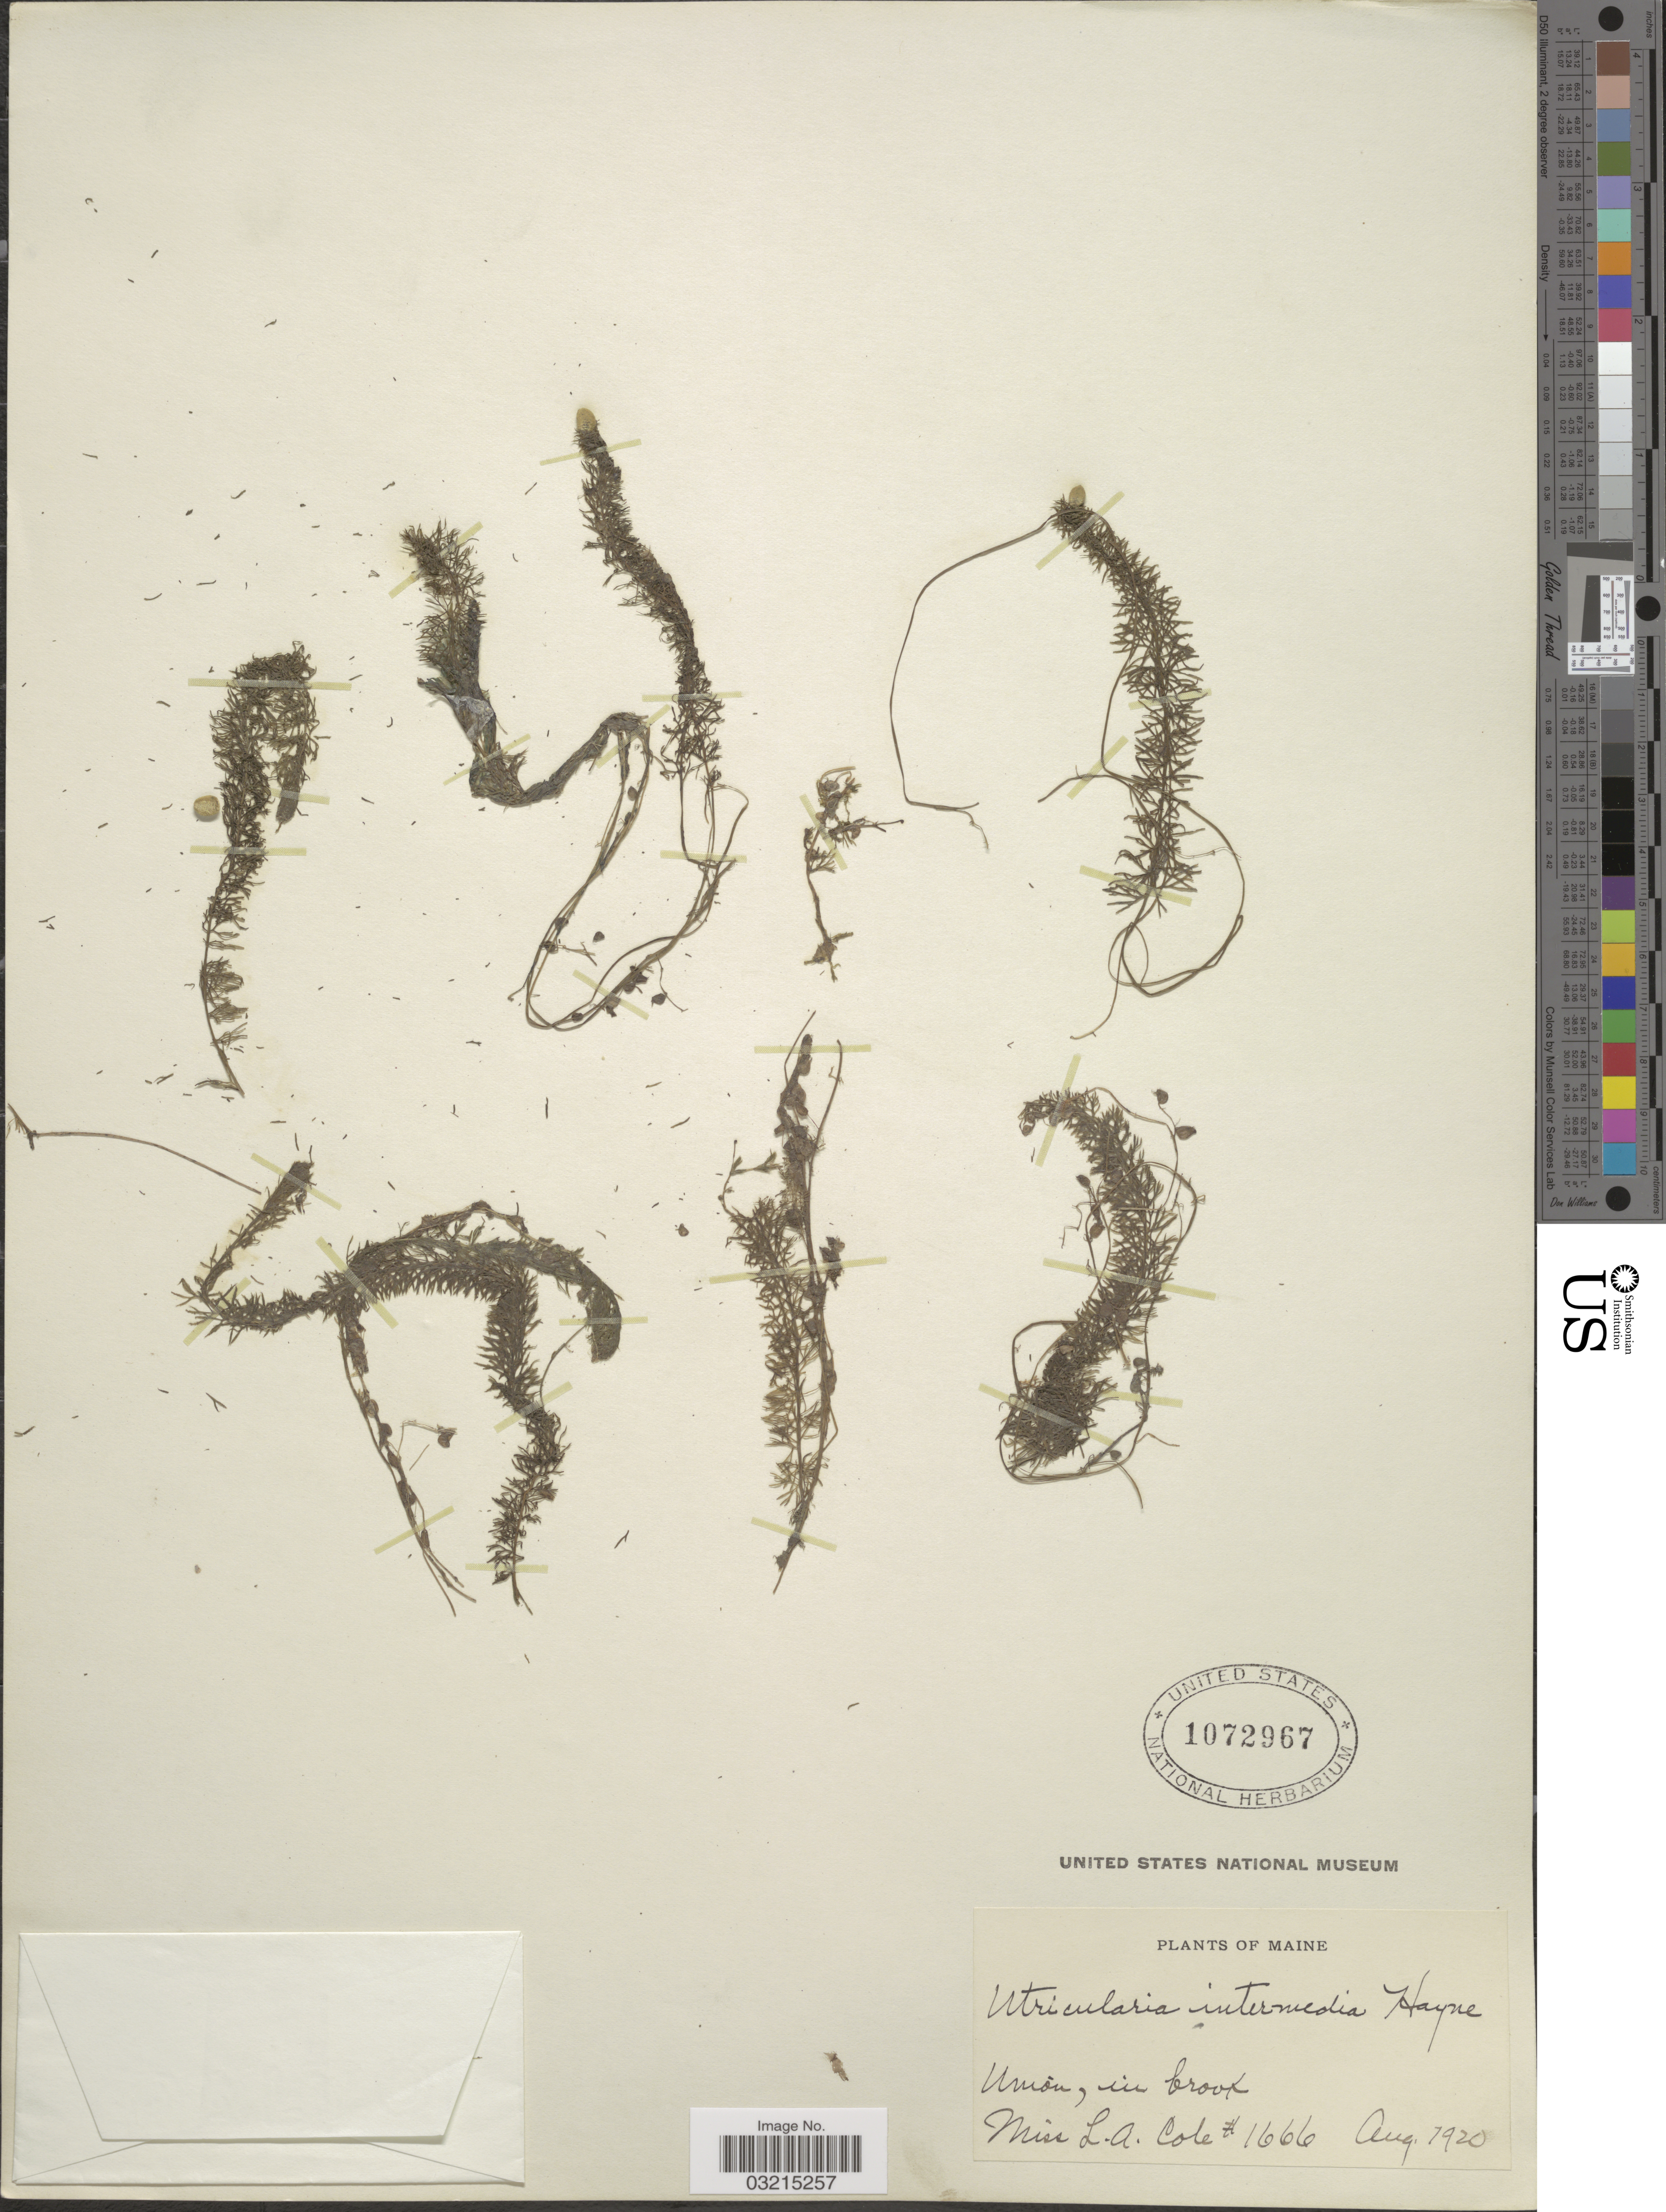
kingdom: Plantae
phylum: Tracheophyta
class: Magnoliopsida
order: Lamiales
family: Lentibulariaceae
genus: Utricularia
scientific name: Utricularia intermedia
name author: Hayne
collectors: L. A. Cole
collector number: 1666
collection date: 1920-08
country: United States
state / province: Maine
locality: Union, in brook.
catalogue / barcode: US 1072967